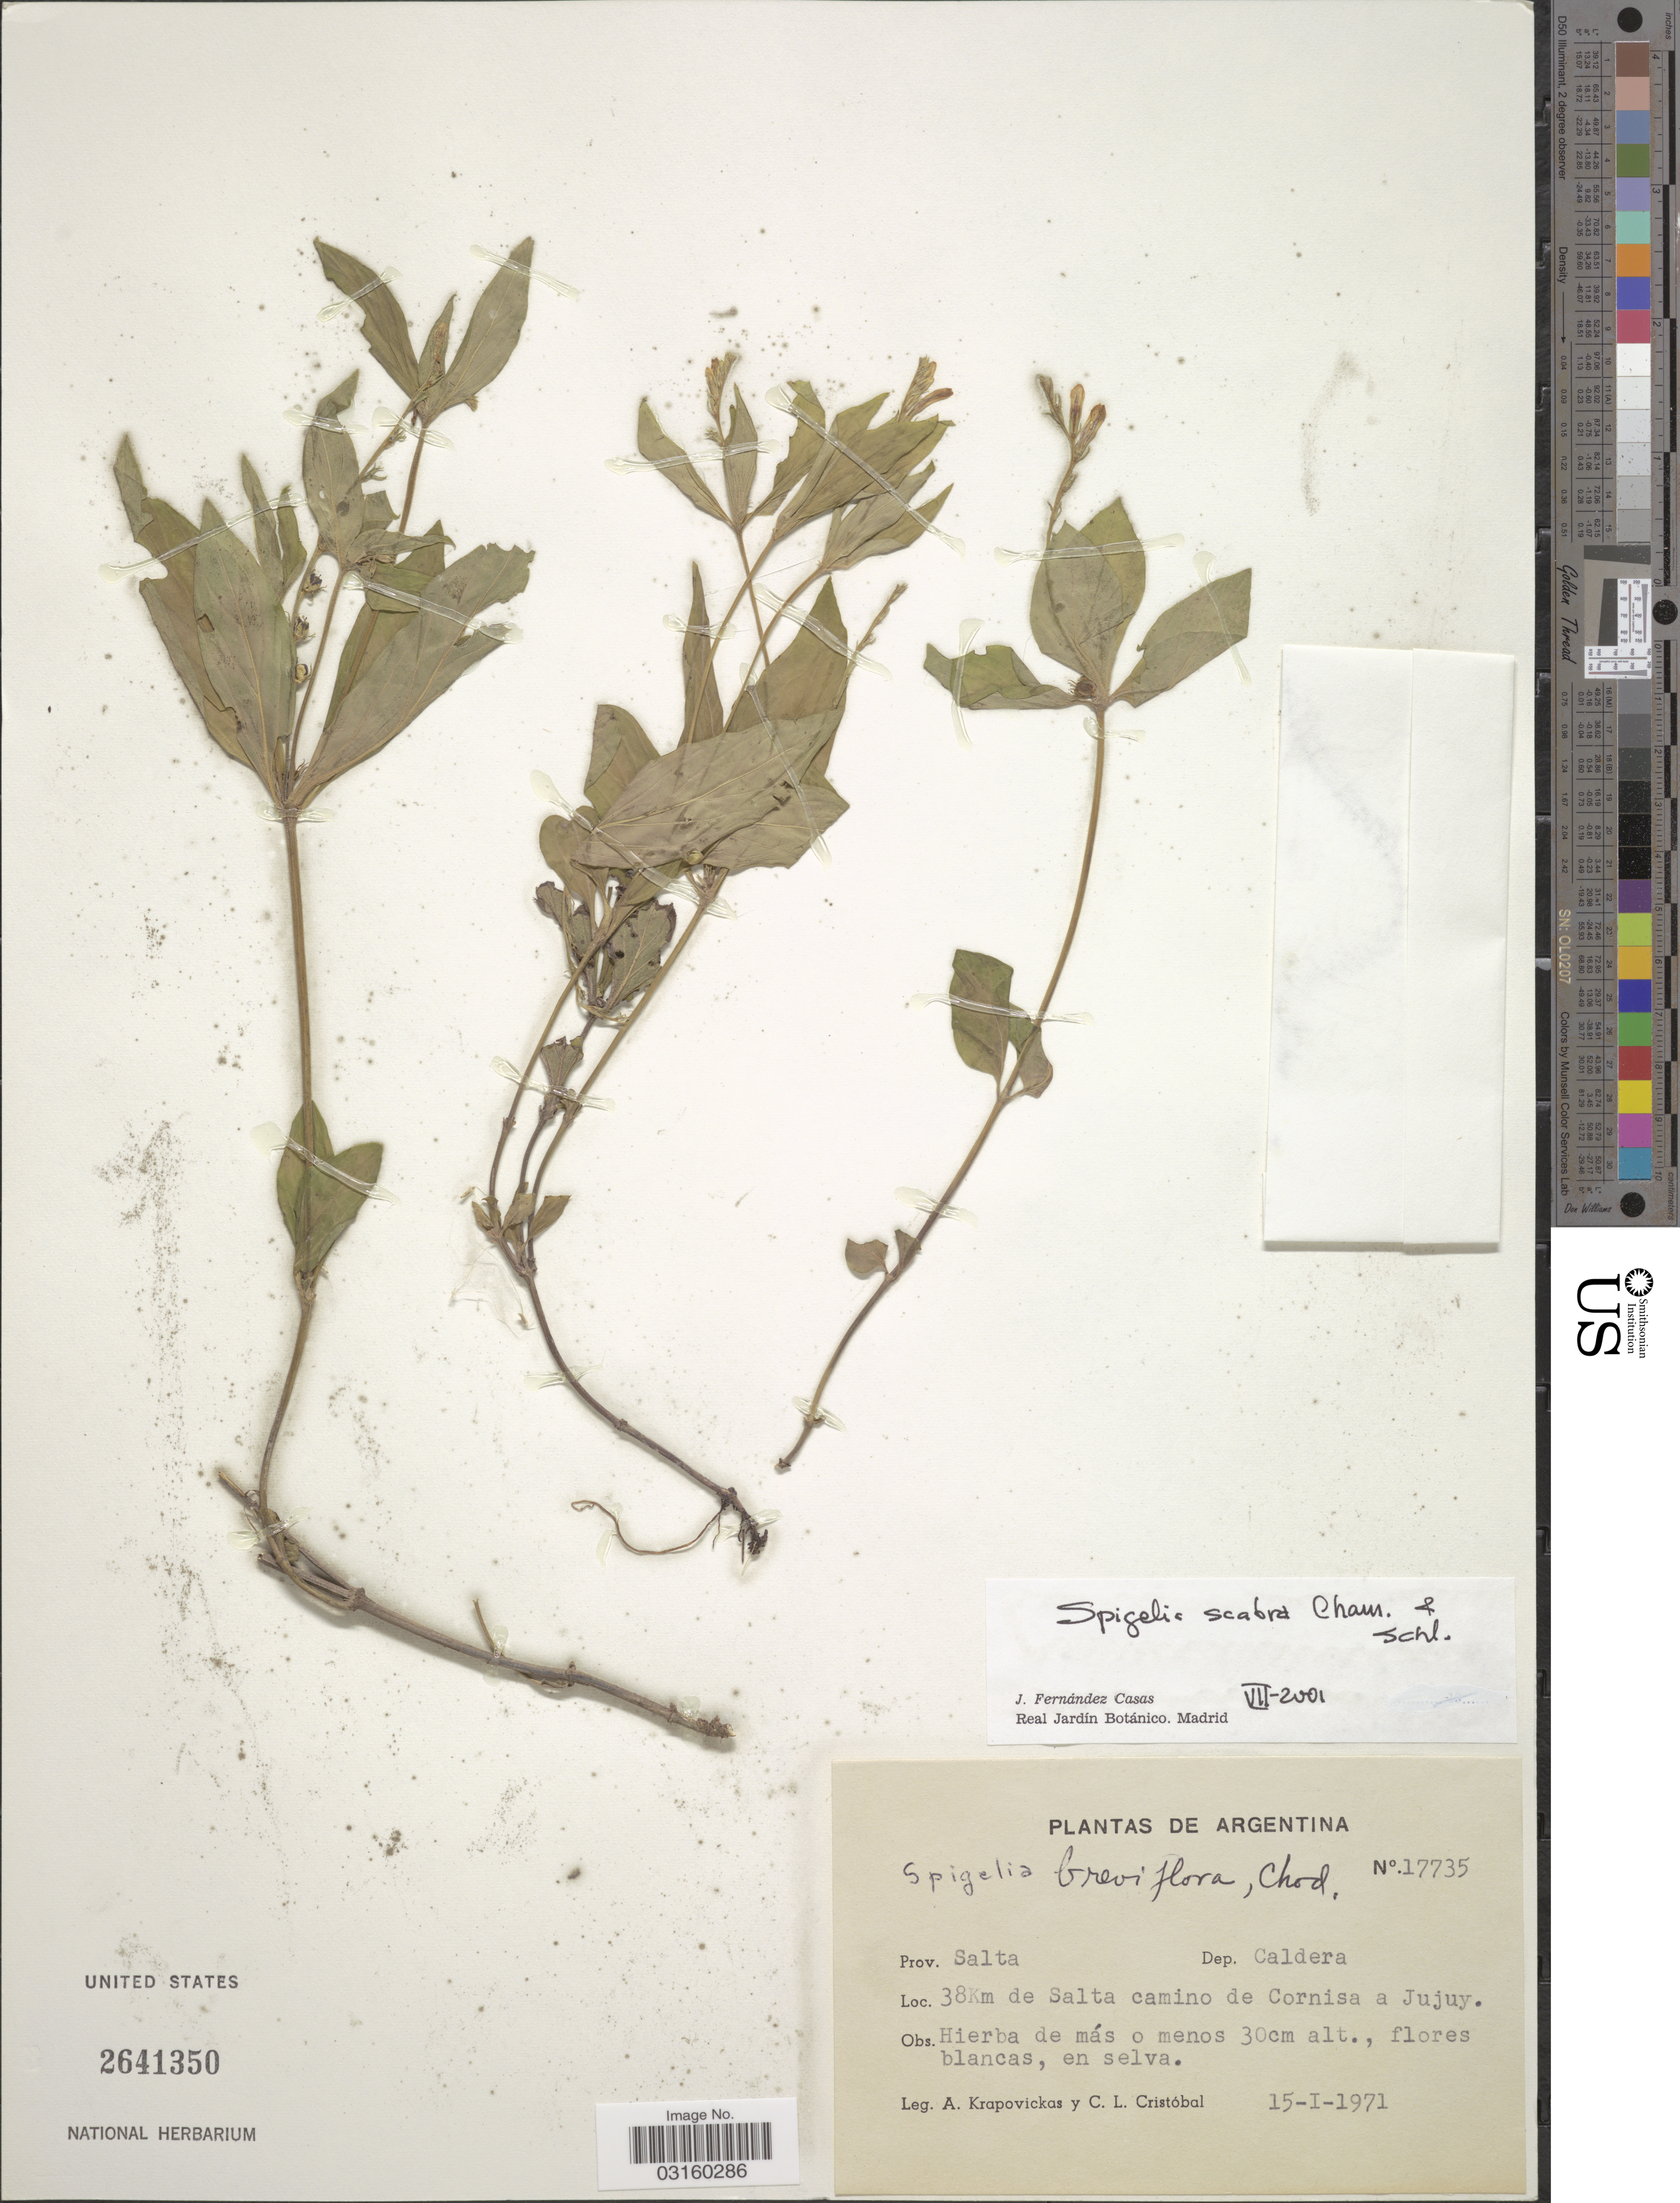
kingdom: Plantae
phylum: Tracheophyta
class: Magnoliopsida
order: Gentianales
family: Loganiaceae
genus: Spigelia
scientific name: Spigelia scabra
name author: Cham. & Schltdl.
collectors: A. Krapovickas & C. L. Cristóbal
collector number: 17735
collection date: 1971-01-15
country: Argentina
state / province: Salta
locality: Prov. Salta, Dep. Caldera, 35Km de Salta camino de Cornisa a Jujuy.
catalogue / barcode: US 2641350